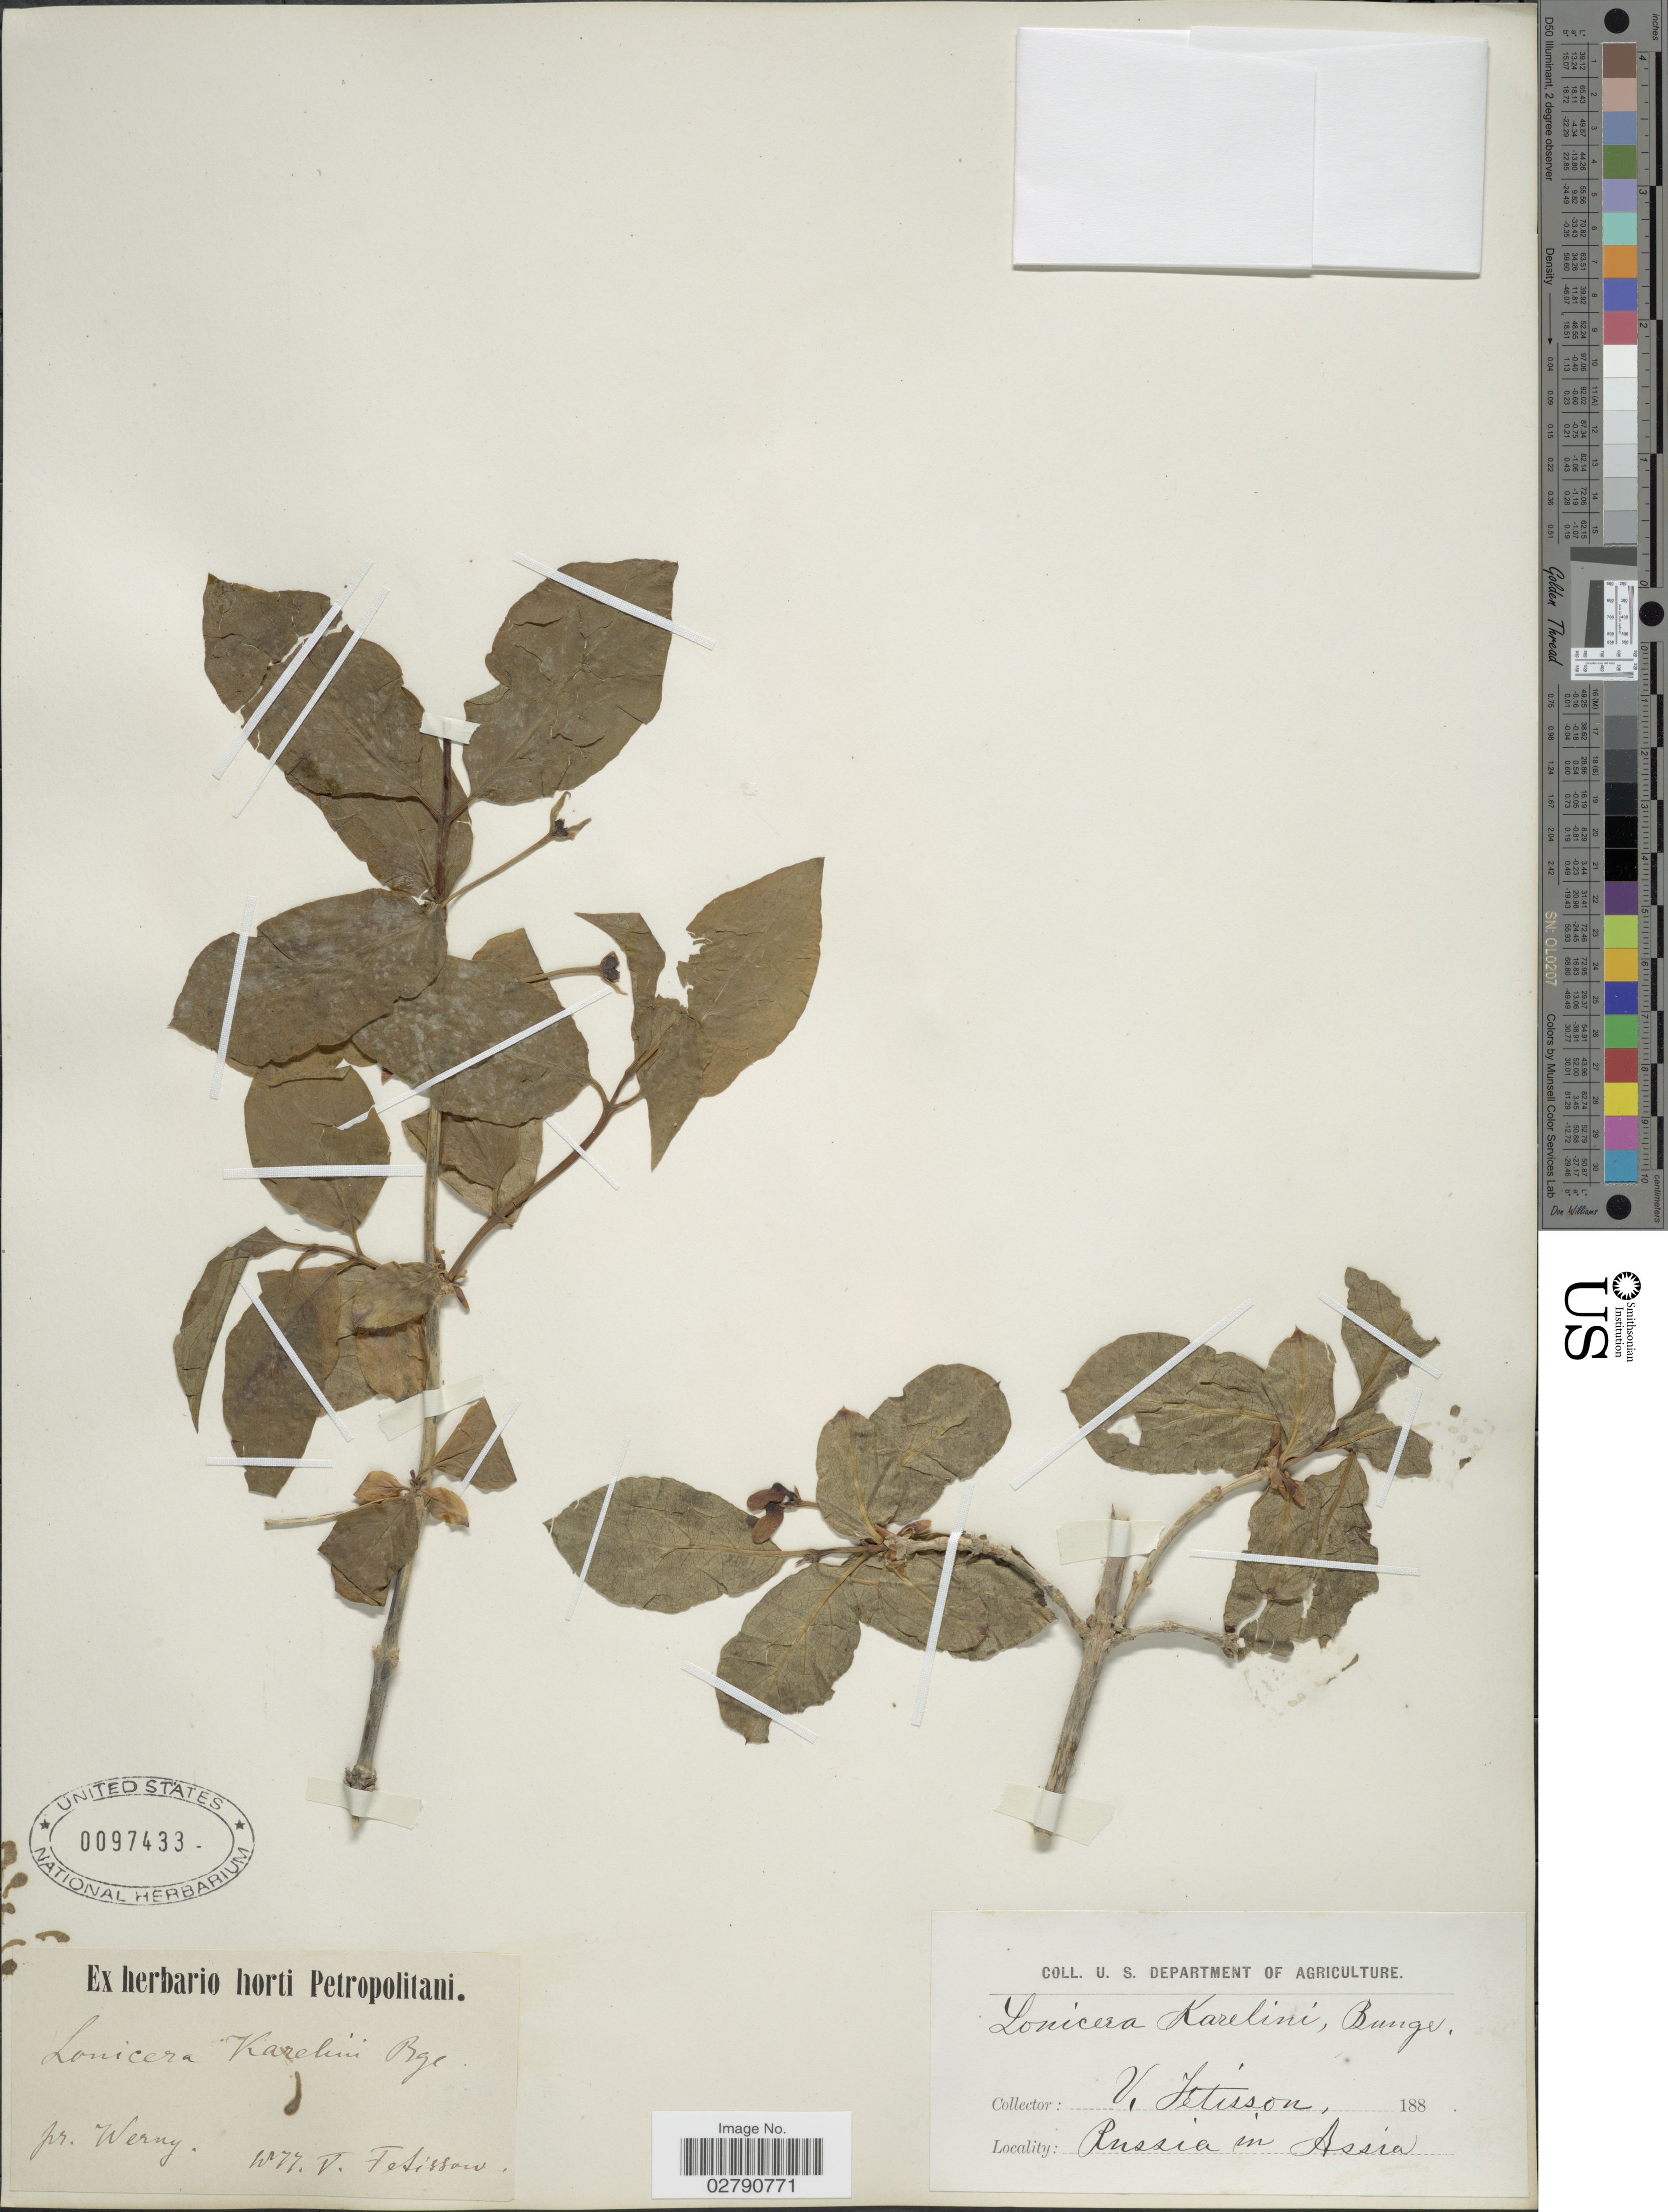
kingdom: Plantae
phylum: Tracheophyta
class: Magnoliopsida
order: Dipsacales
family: Caprifoliaceae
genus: Lonicera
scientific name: Lonicera karelinii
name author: Bunge ex Kir.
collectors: V. Fetissow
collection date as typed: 188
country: Russian Federation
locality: Pr. Werny. Russia in Asia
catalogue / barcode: US 97433